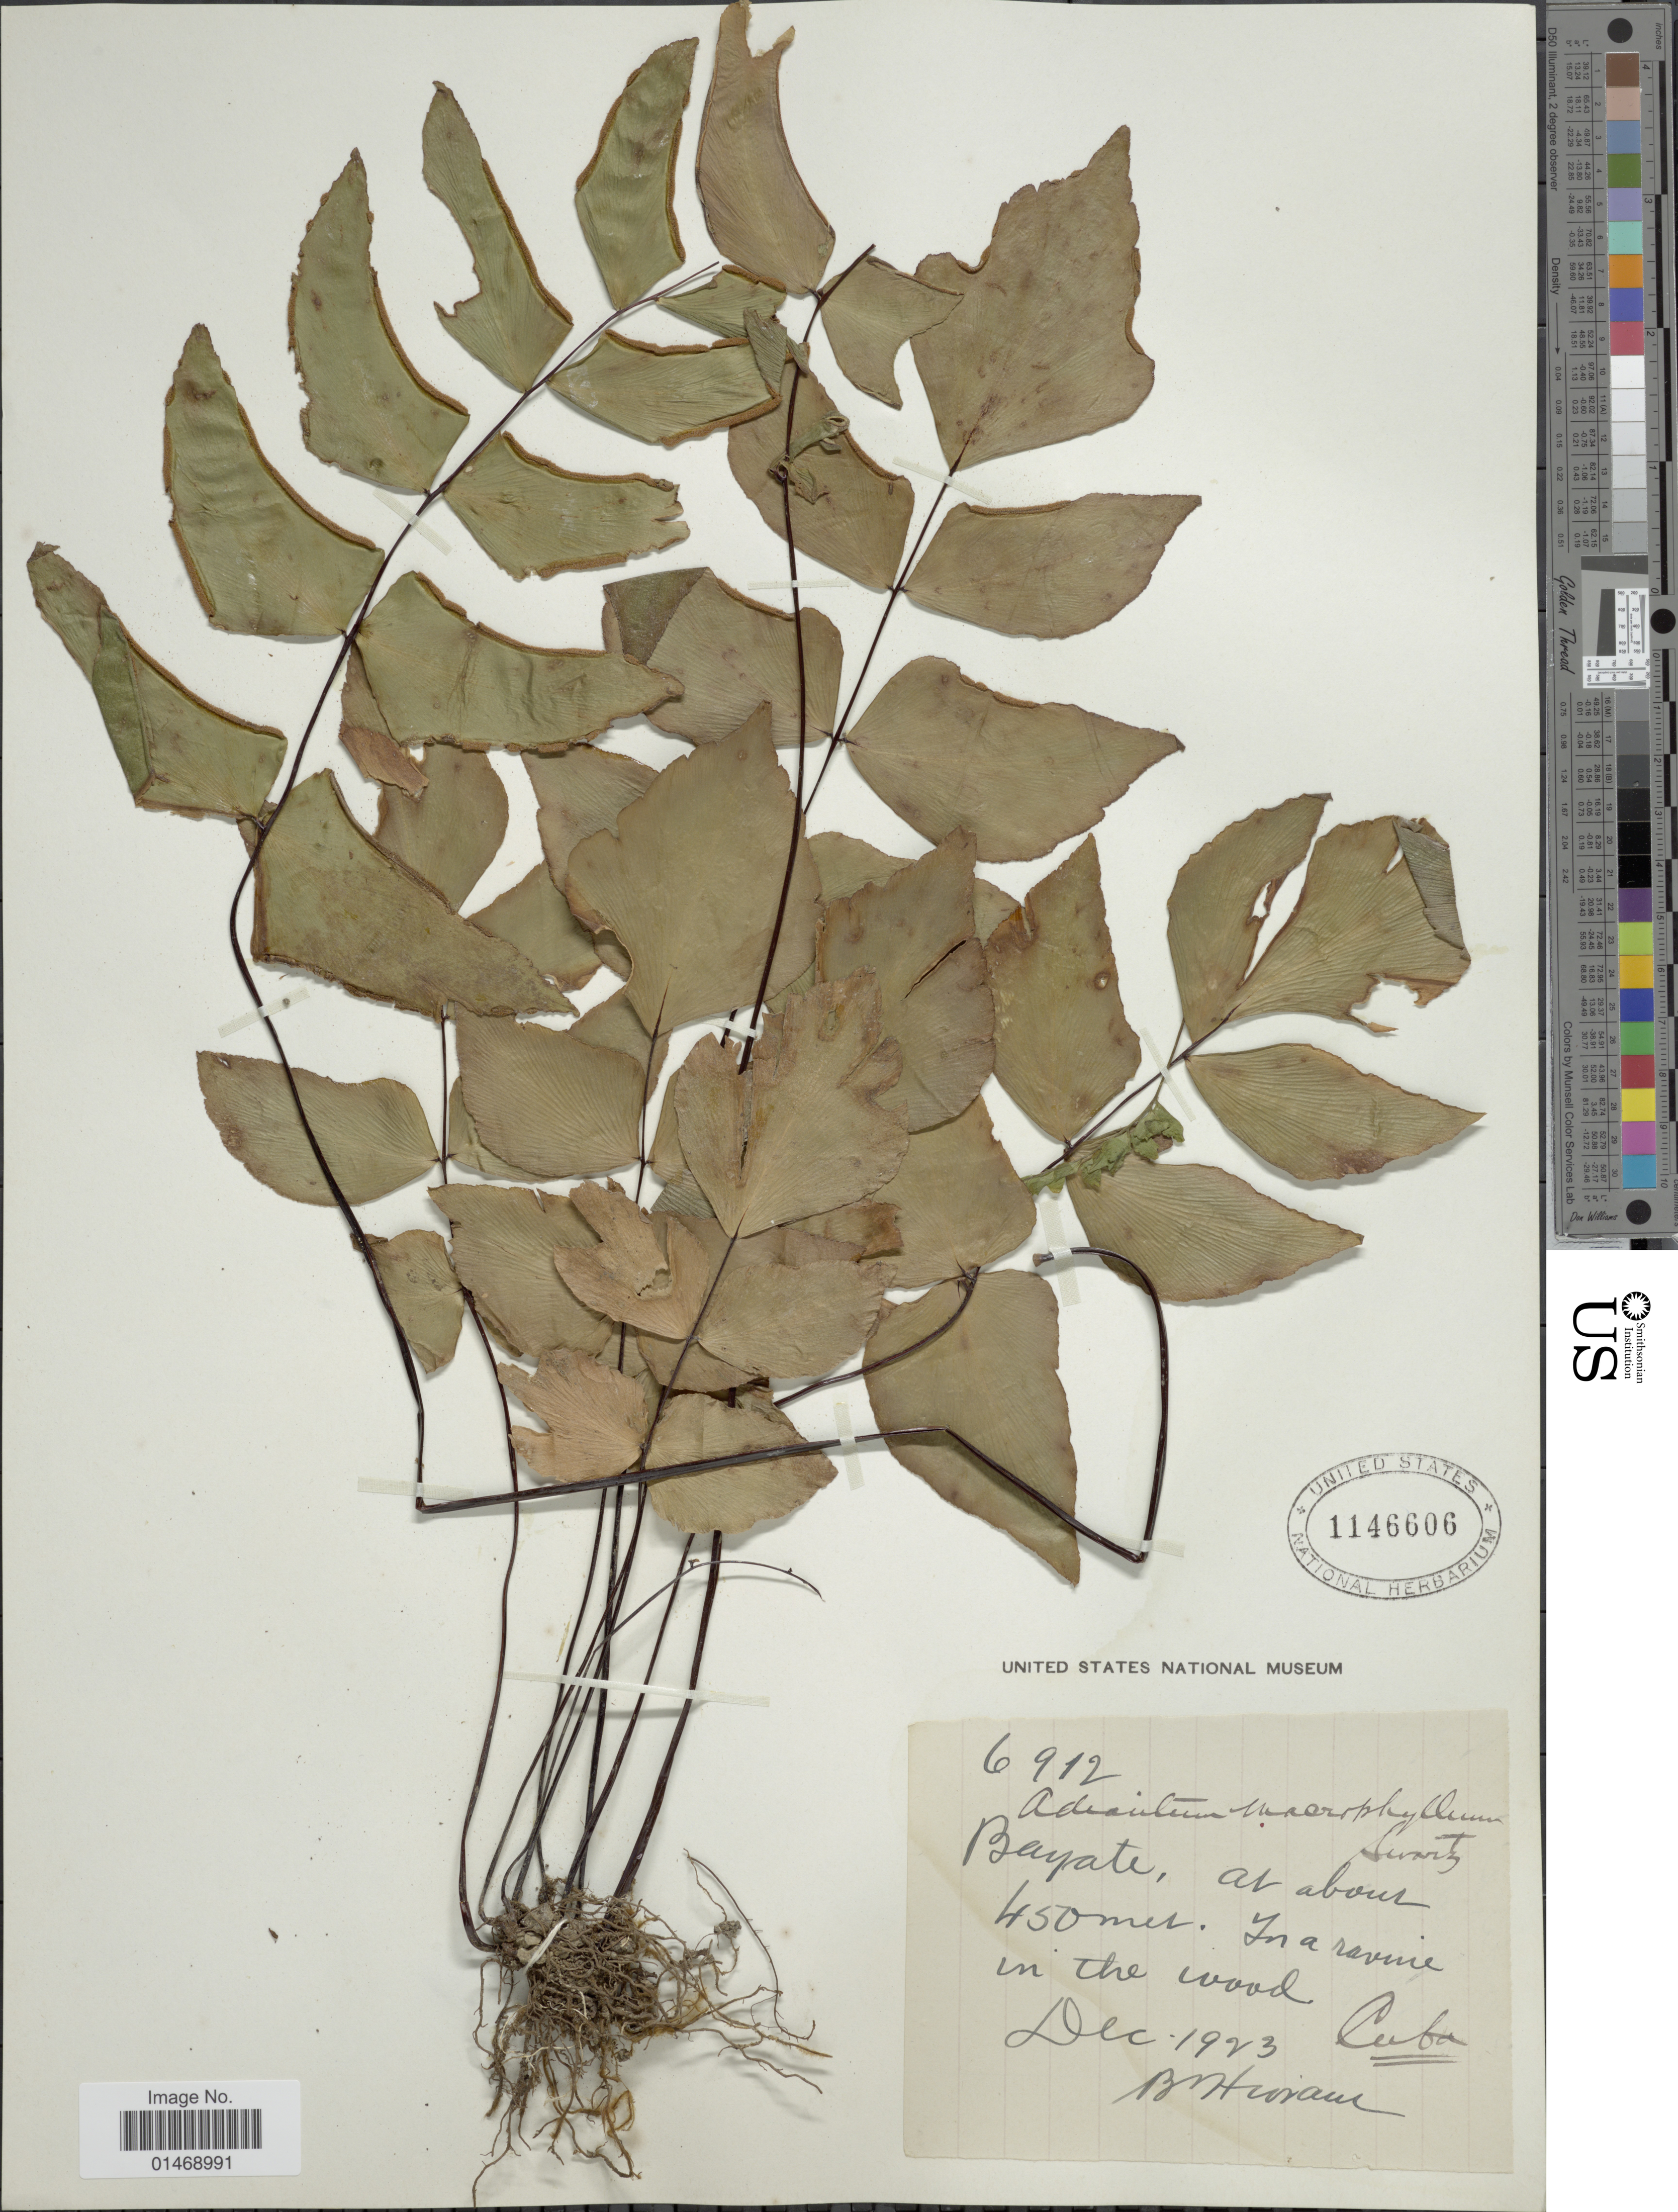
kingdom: Plantae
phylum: Tracheophyta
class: Polypodiopsida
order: Polypodiales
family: Pteridaceae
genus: Adiantum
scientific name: Adiantum macrophyllum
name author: Sw.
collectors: Bro. Hioram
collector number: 6912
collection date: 1923-12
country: Cuba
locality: Bayate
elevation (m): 450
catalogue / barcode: US 1146606